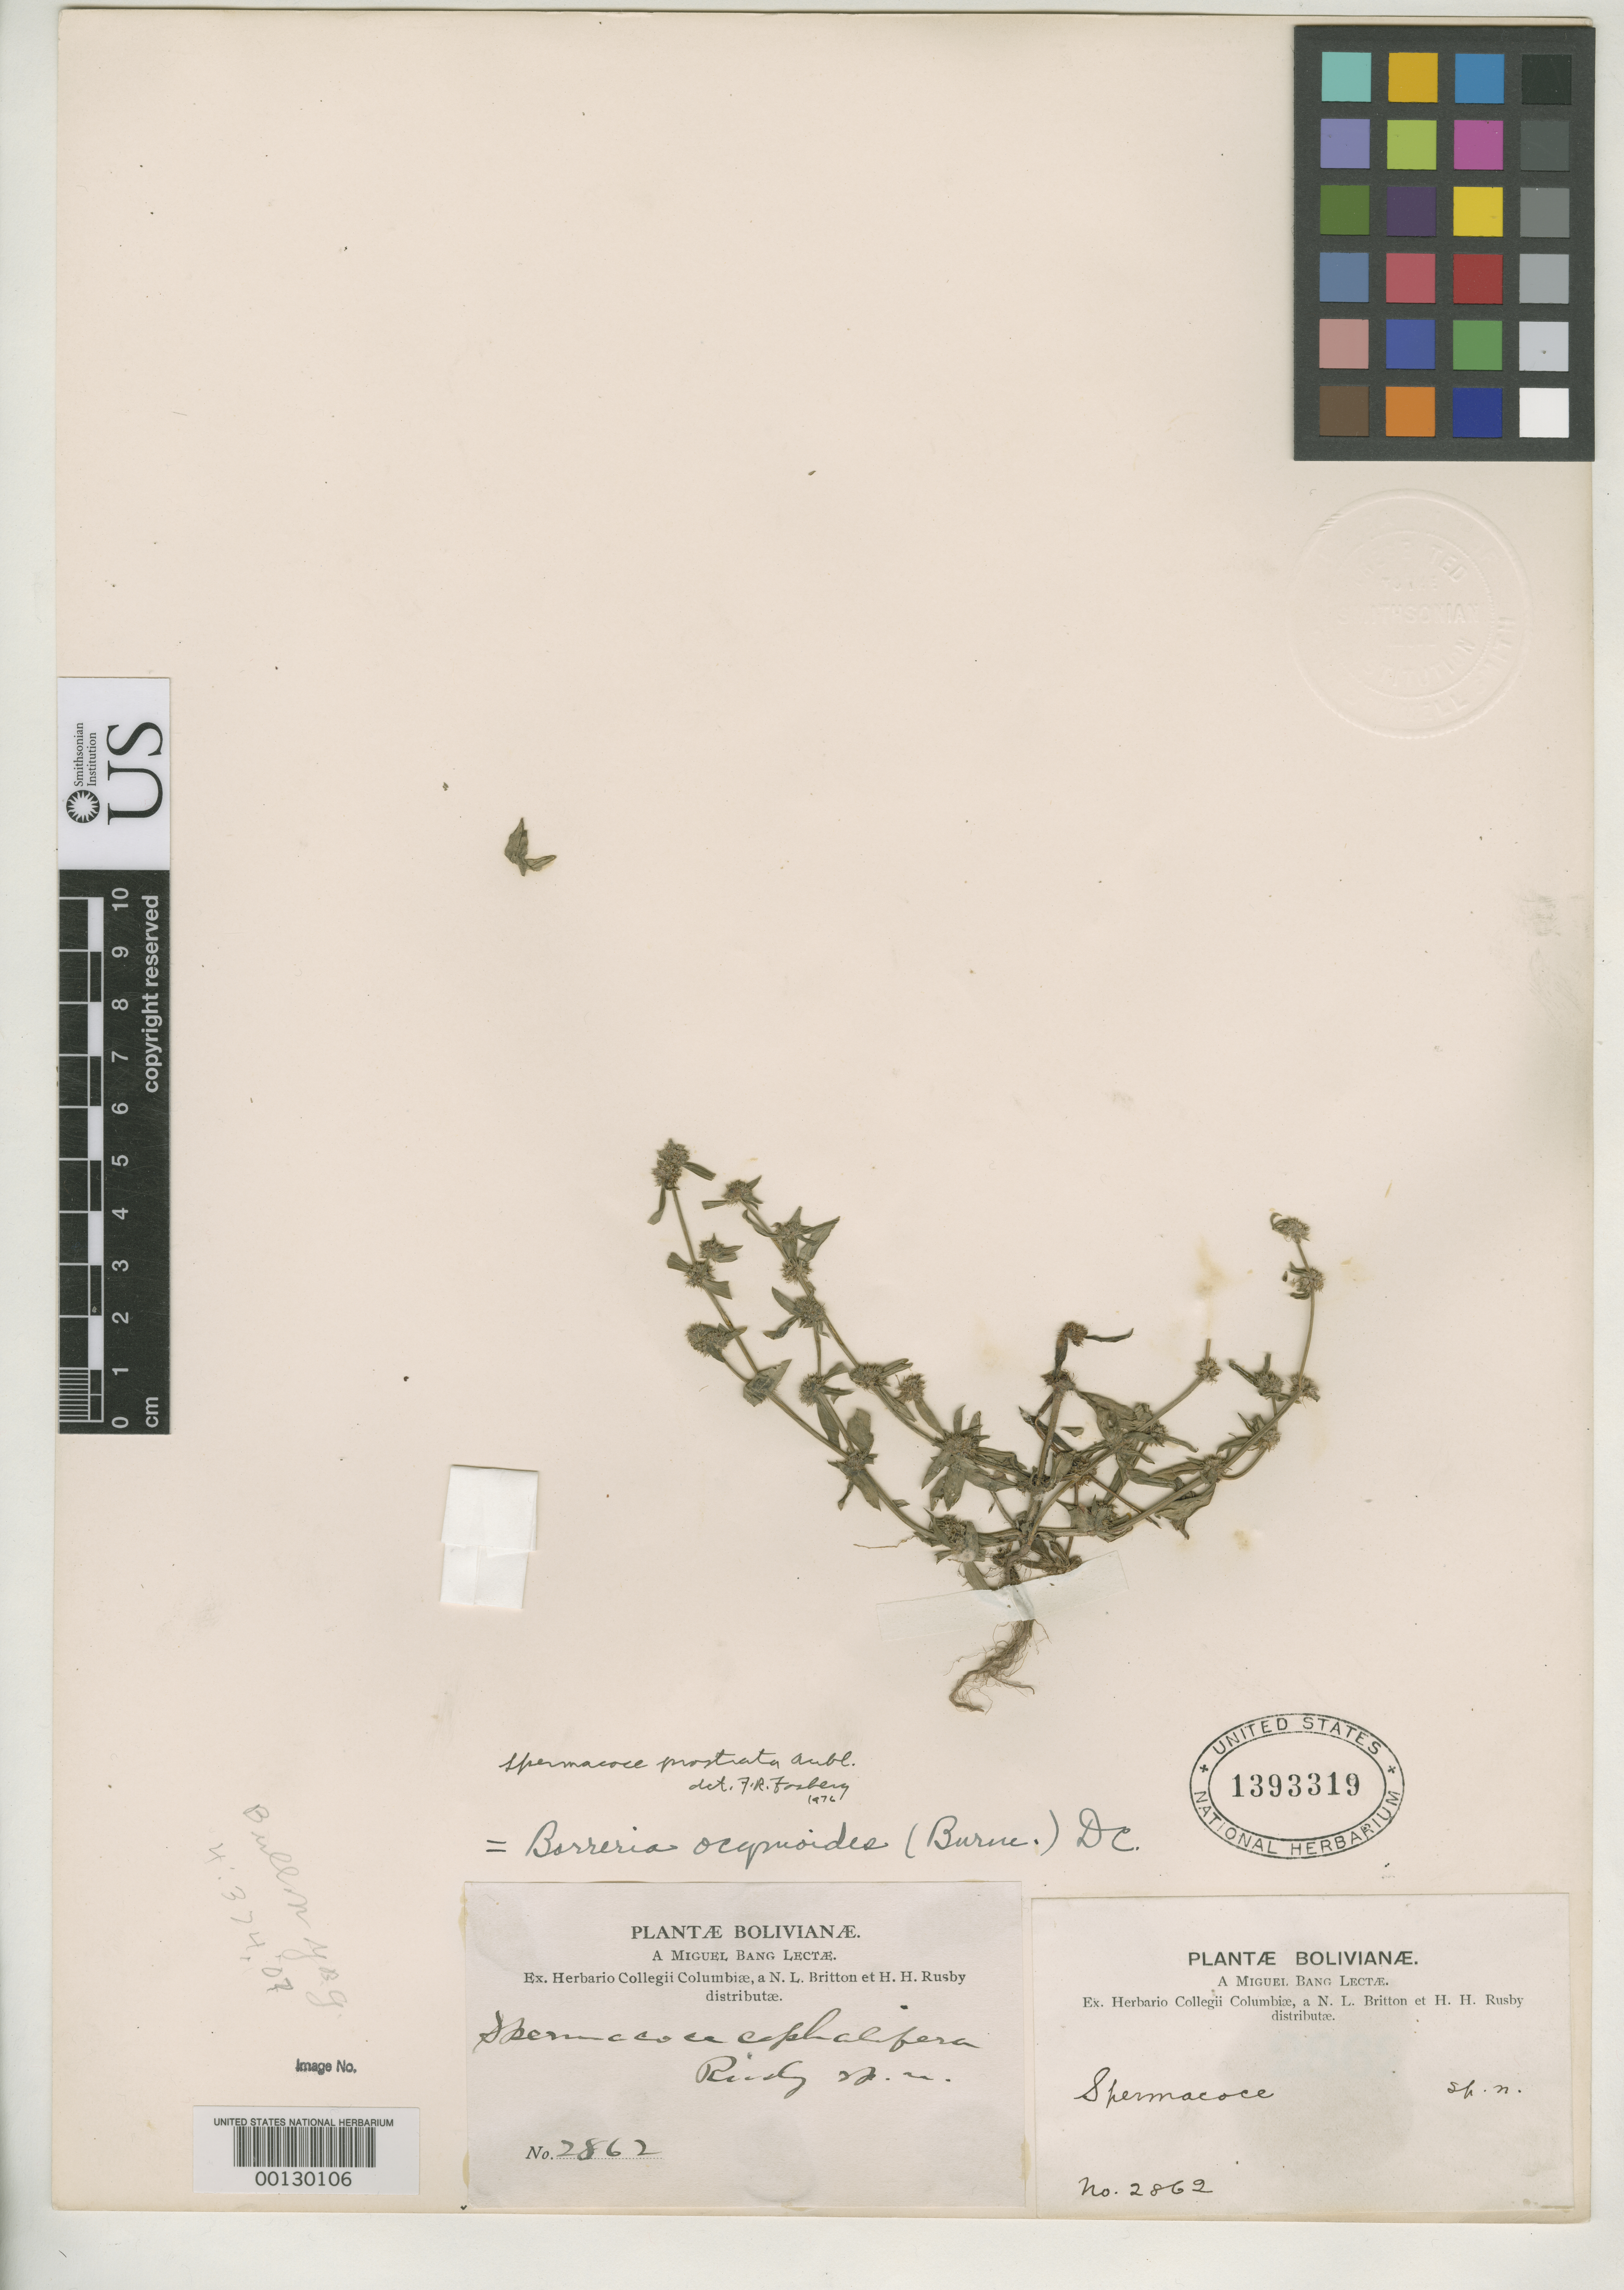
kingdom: Plantae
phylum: Tracheophyta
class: Magnoliopsida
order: Gentianales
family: Rubiaceae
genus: Spermacoce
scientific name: Spermacoce cephalophora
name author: Rusby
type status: Isotype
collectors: M. Bang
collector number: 2862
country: Bolivia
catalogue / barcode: US 1393319